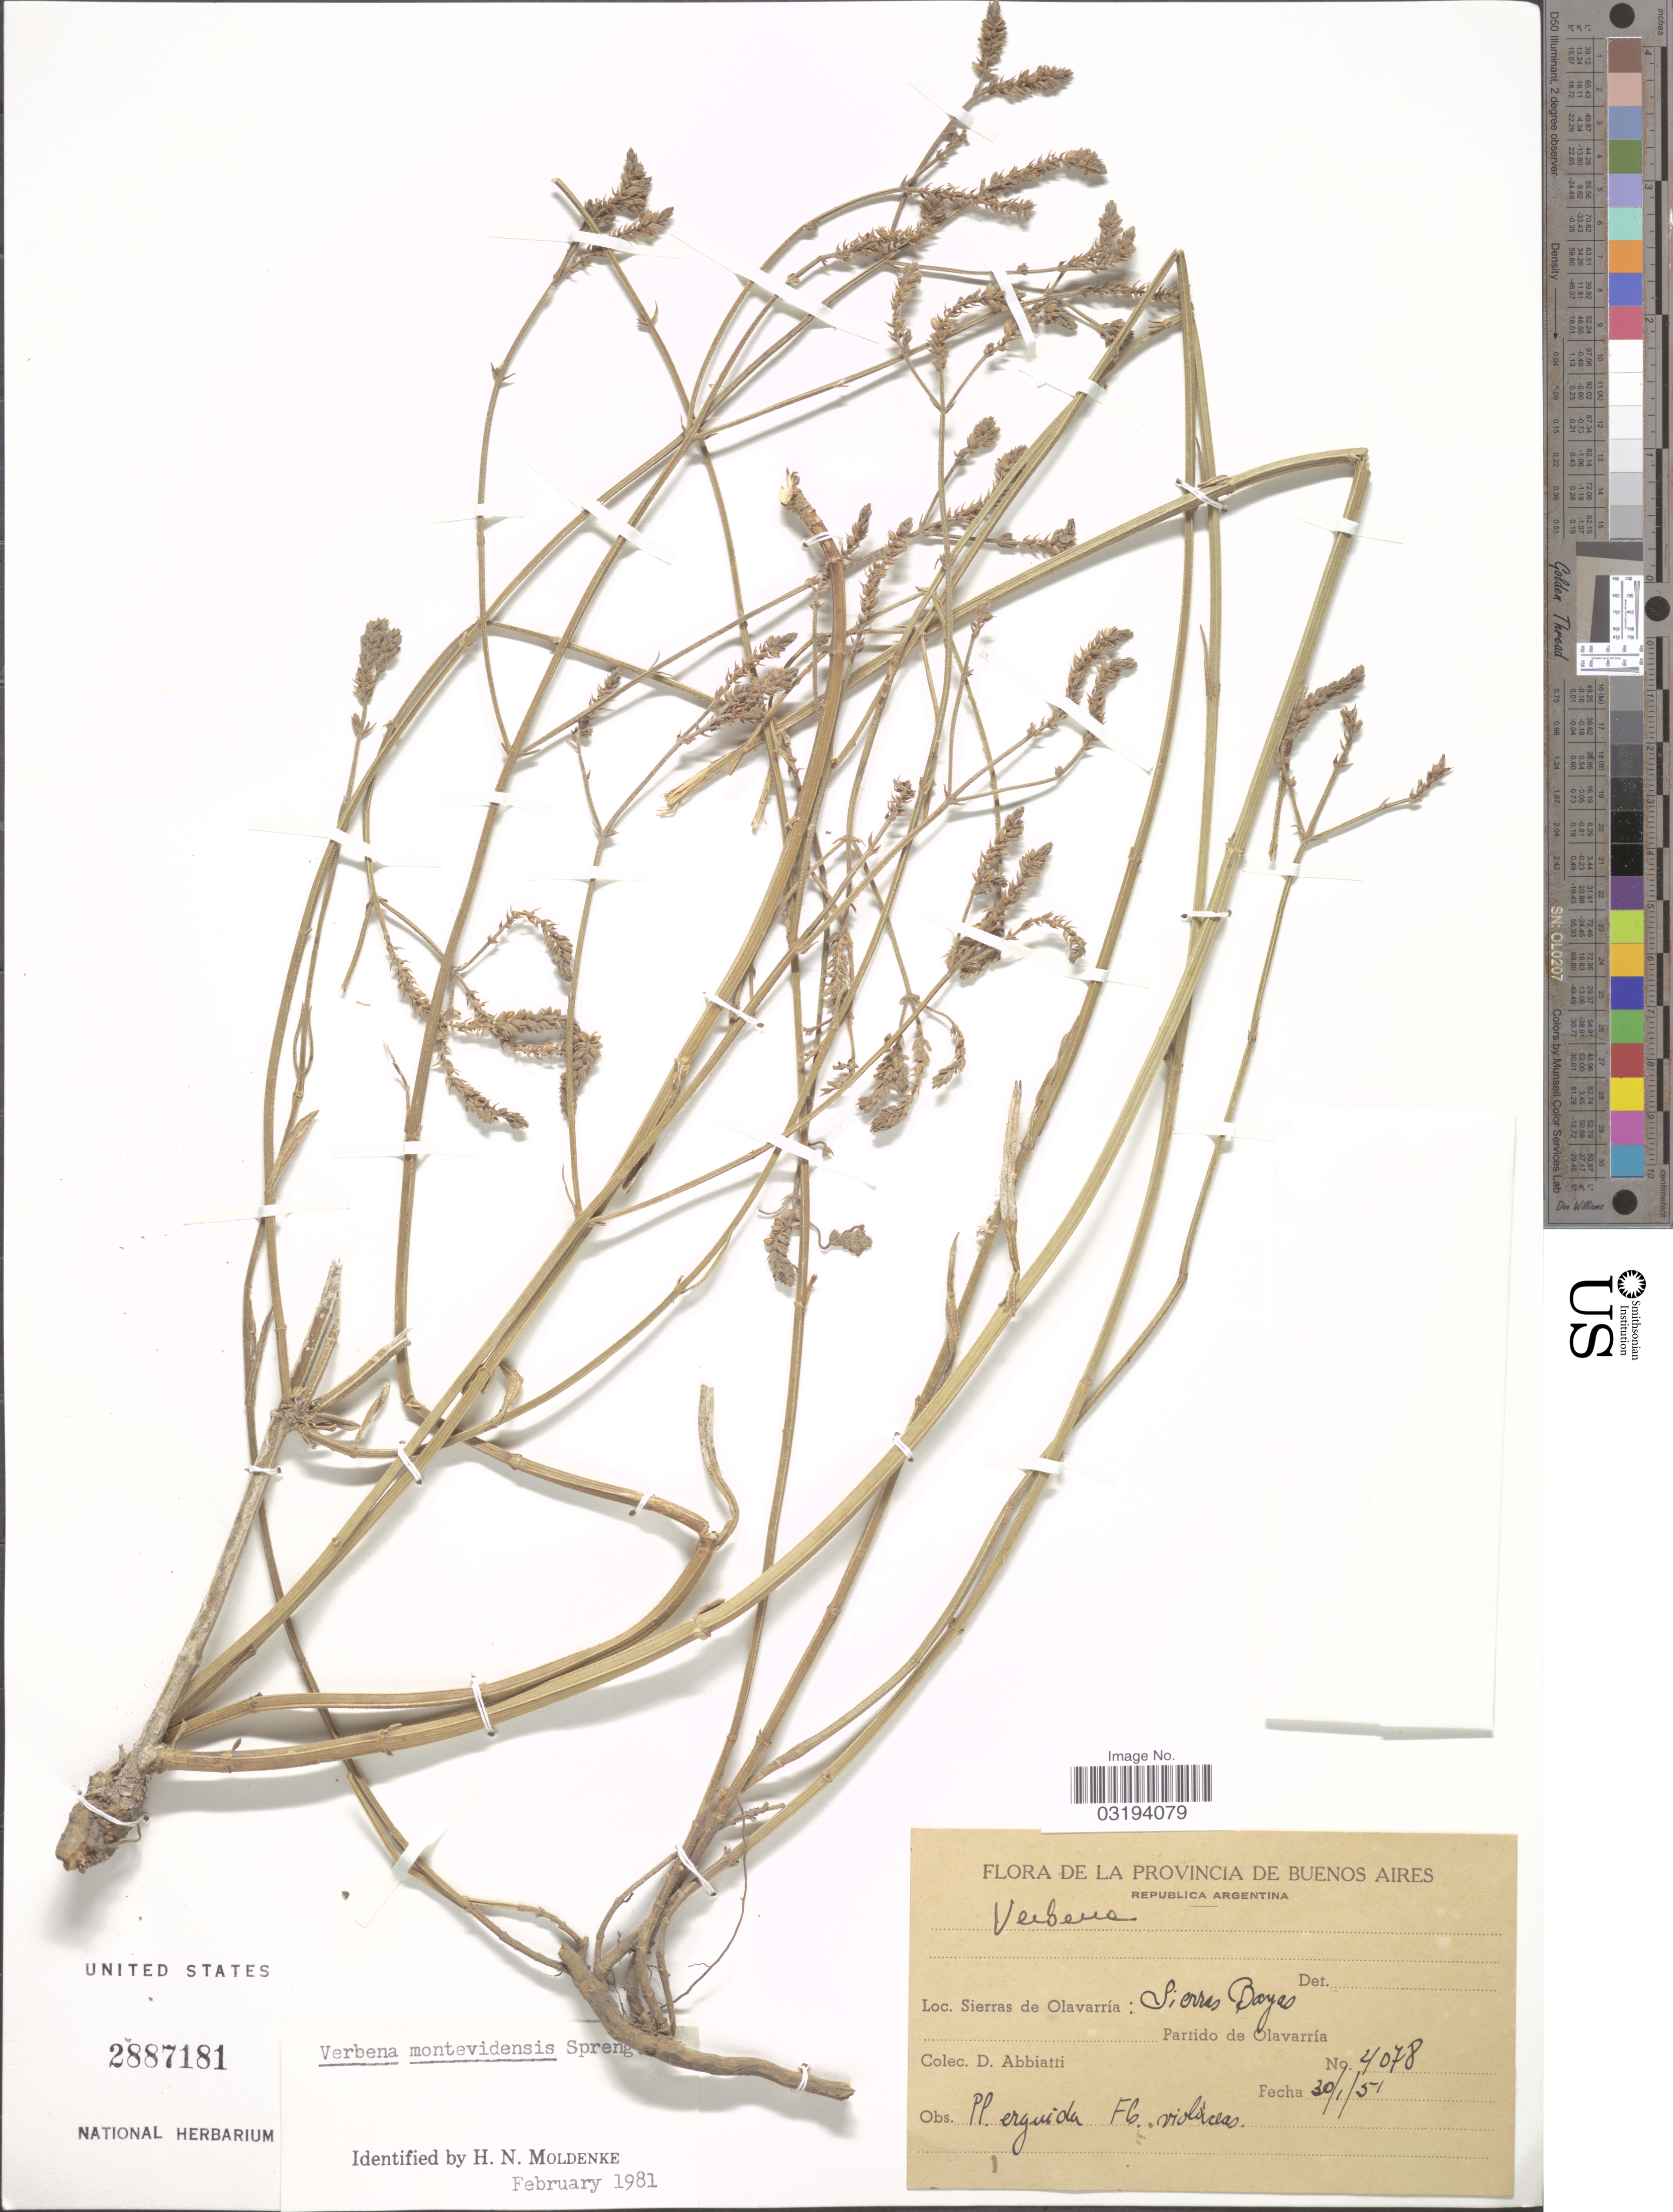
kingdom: Plantae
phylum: Tracheophyta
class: Magnoliopsida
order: Lamiales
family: Verbenaceae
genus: Verbena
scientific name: Verbena montevidensis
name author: Spreng.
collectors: D. Abbiatti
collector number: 4078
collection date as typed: Transcribed d/m/y: 30/1/51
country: Argentina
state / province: Buenos Aires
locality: Sierras de Olavarría: Sierras Bayas. Partido de Olavarría.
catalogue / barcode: US 2887181